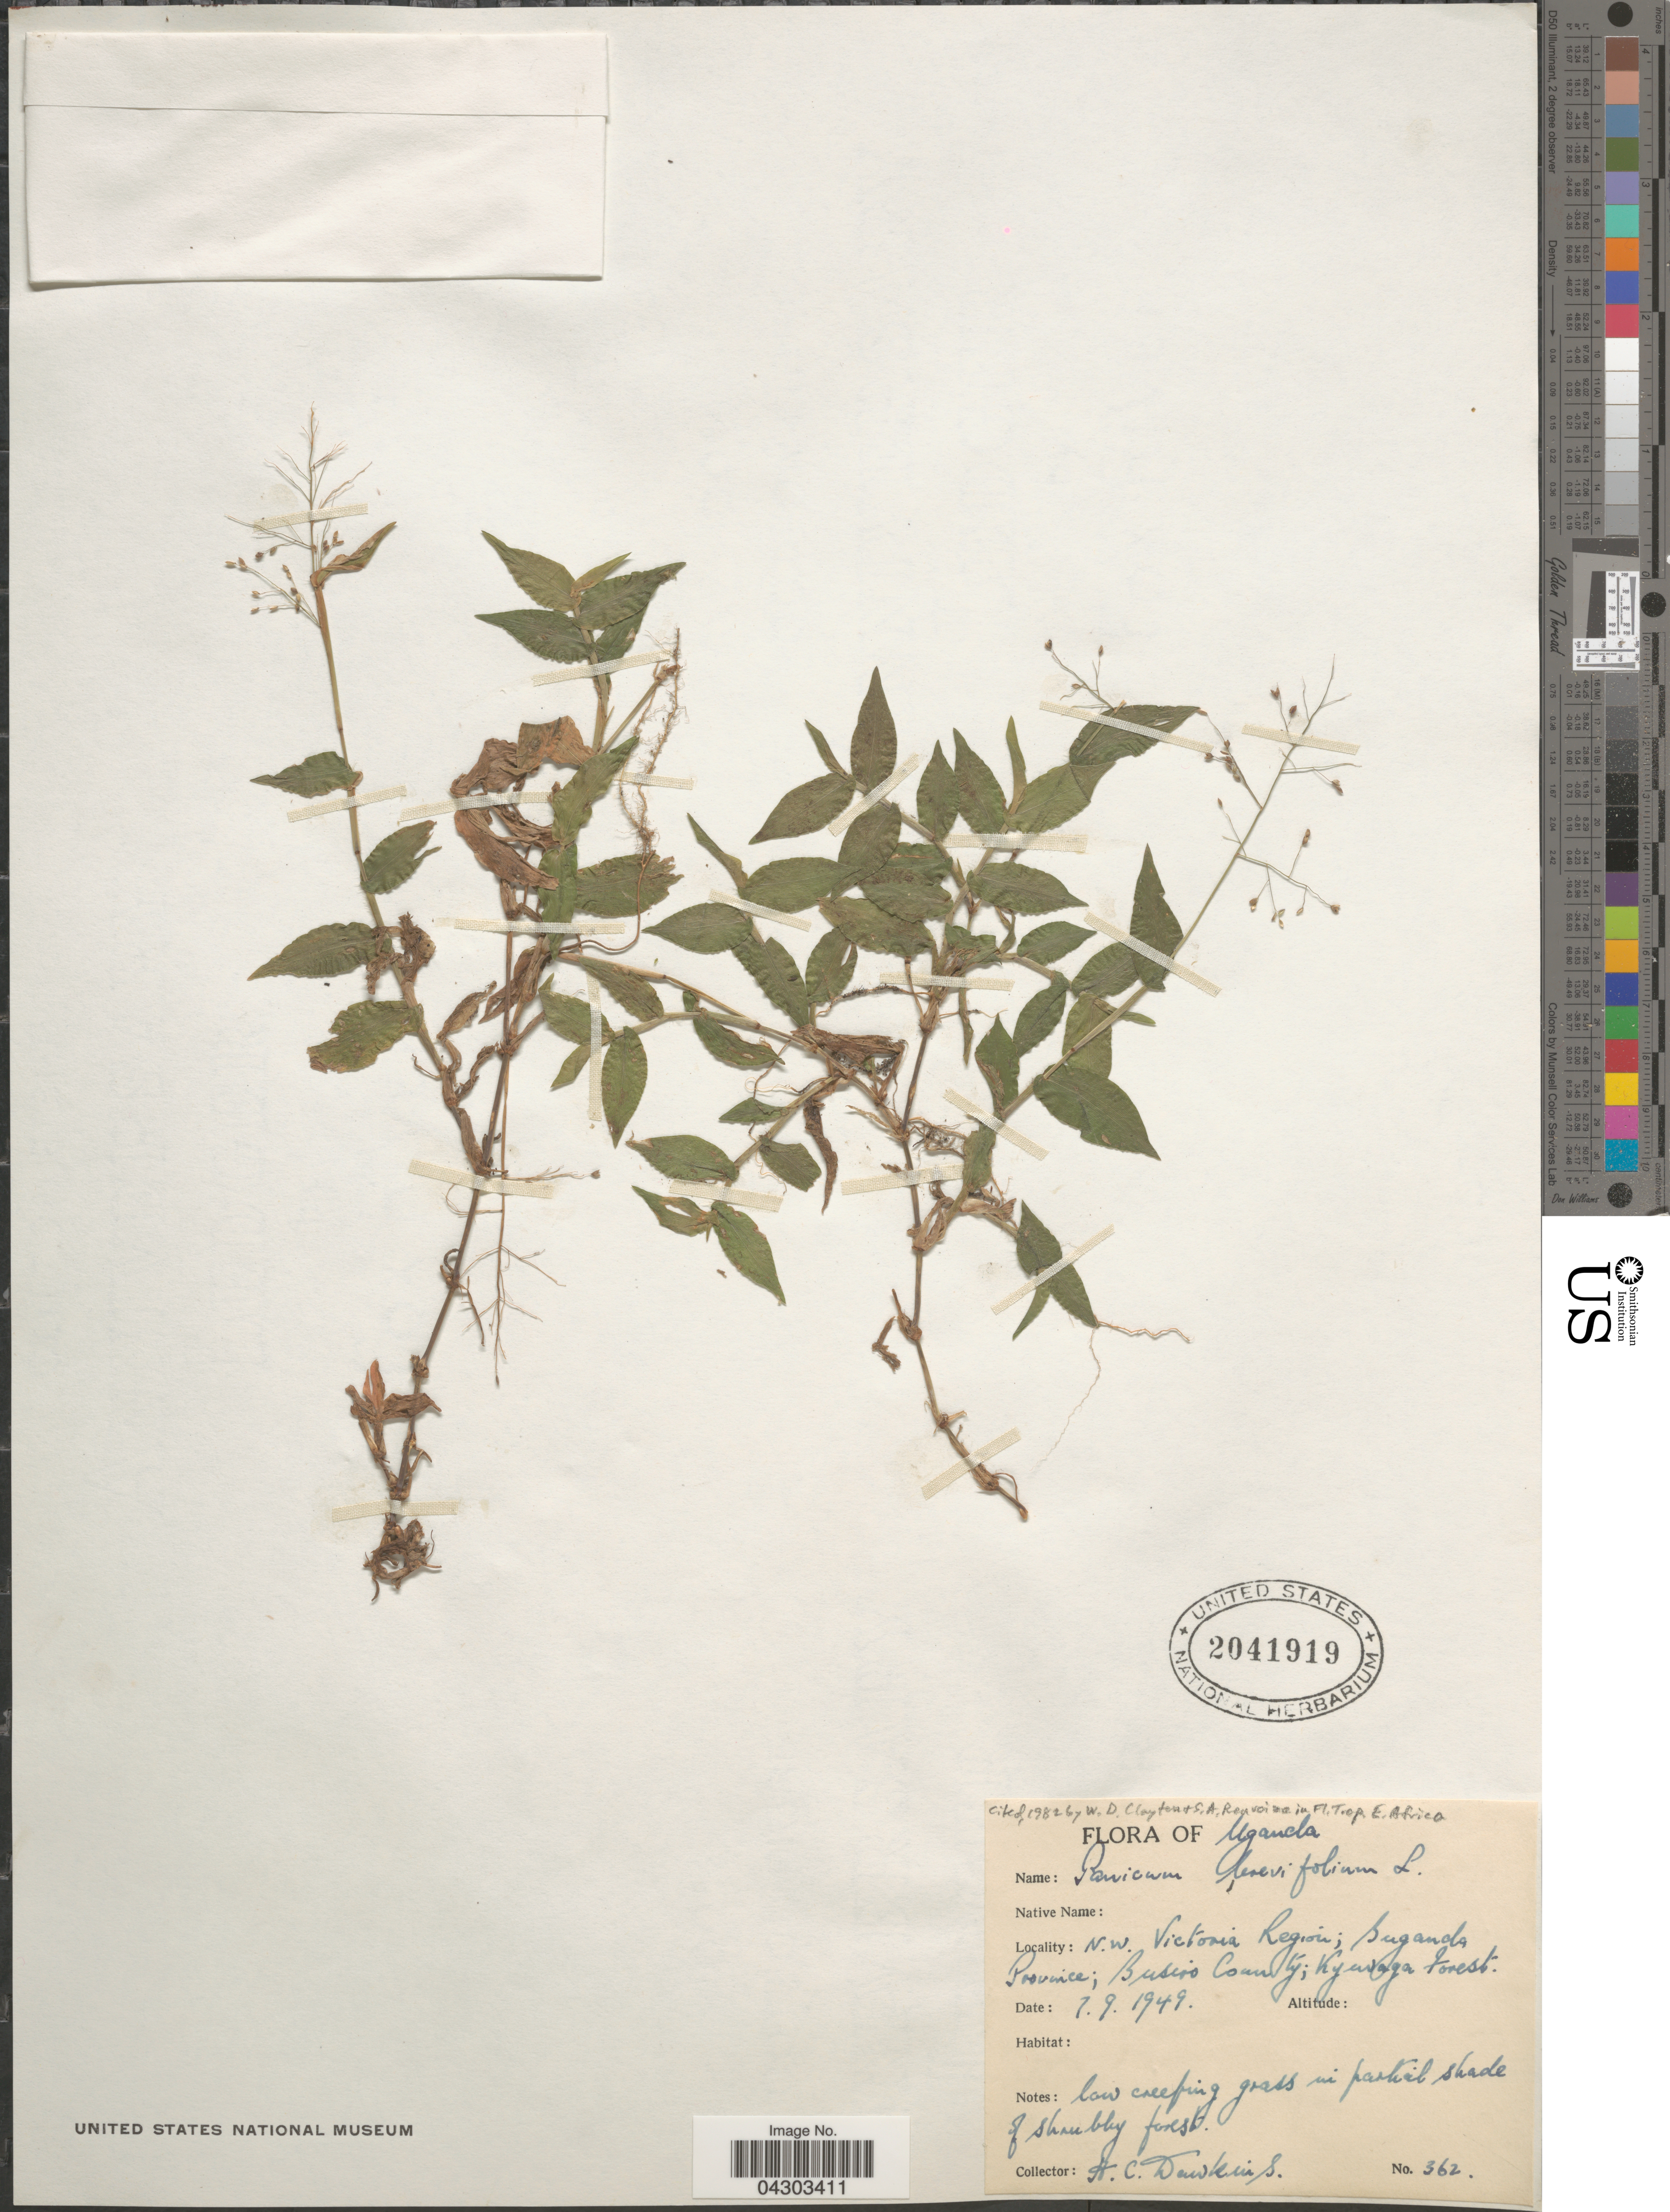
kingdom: Plantae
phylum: Tracheophyta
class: Liliopsida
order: Poales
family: Poaceae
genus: Panicum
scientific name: Panicum brevifolium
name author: L.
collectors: H. Dawkins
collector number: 362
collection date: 1949-09-07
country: Uganda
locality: N.W. Victoria Region; Buganda Province; Busiro County; Kyewaga forest.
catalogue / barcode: US 2041919